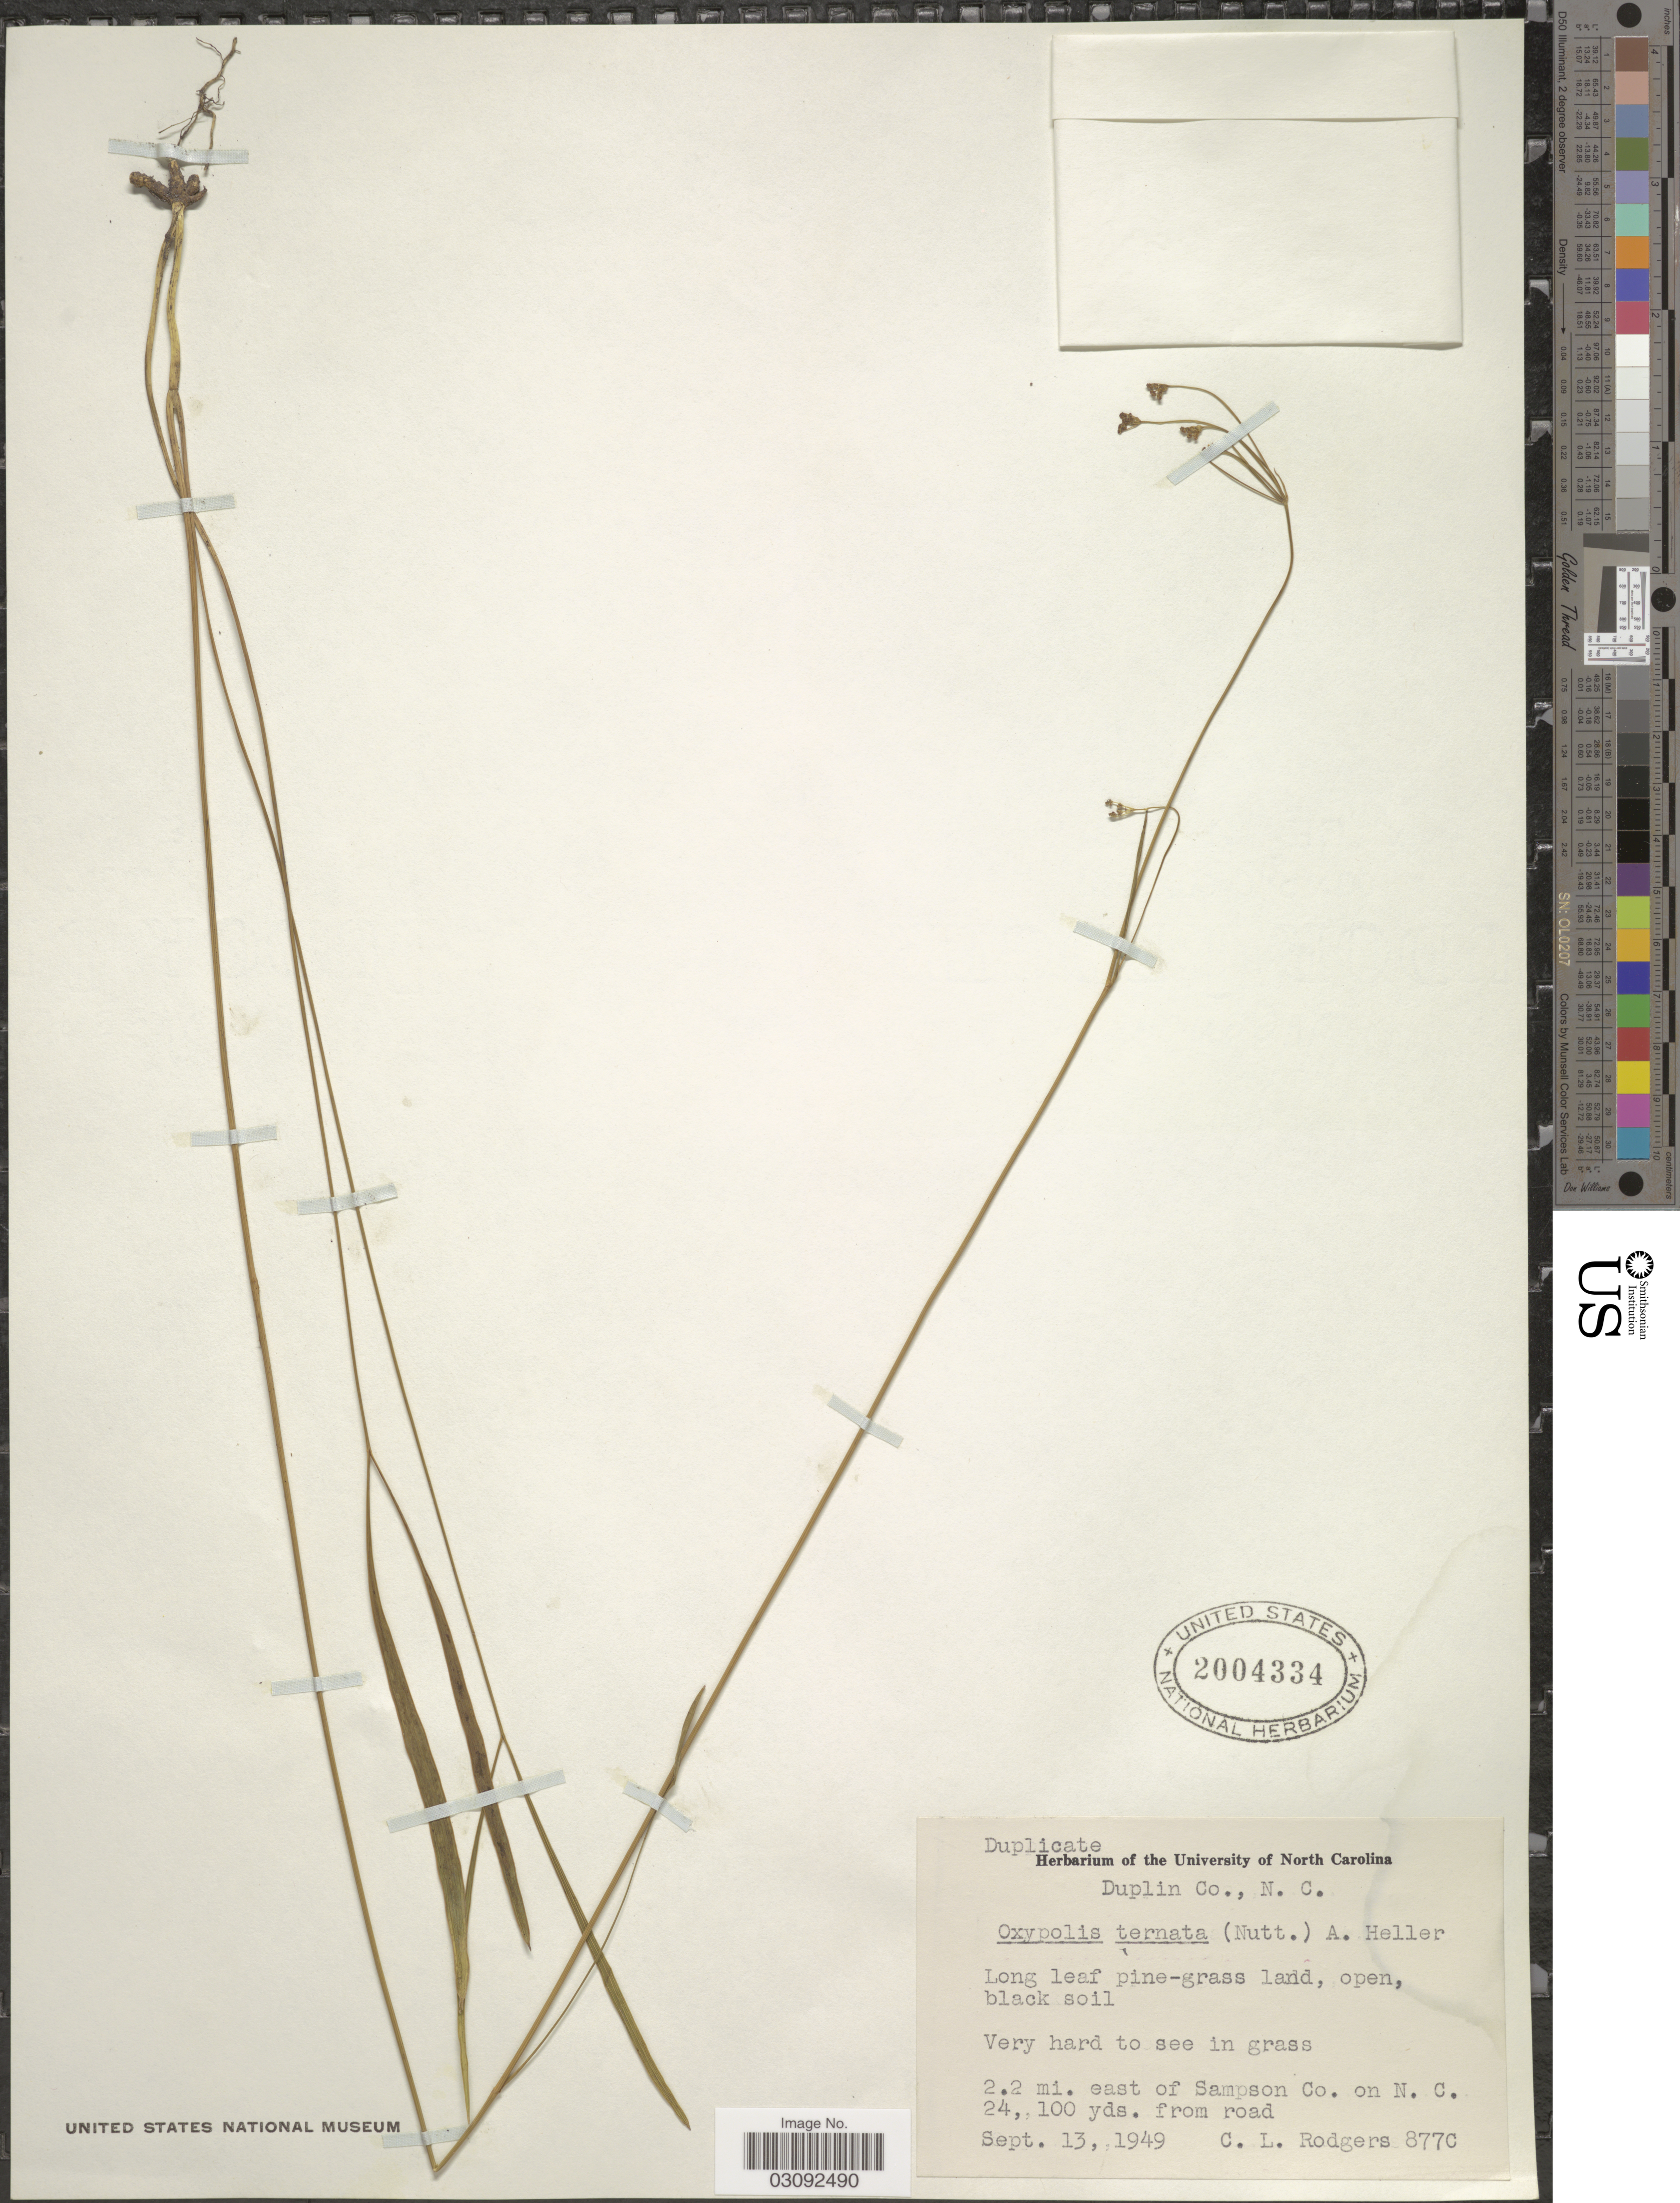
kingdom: Plantae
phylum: Tracheophyta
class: Magnoliopsida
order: Apiales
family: Apiaceae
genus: Oxypolis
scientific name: Oxypolis ternata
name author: (Nutt.) A. Heller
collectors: C. Rodgers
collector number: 877C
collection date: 1949-09-13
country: United States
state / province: North Carolina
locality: Dublin Co. 2.2 mi. east of Sampson Co. on N.C. 24, 100 yds. from Road.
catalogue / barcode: US 2004334